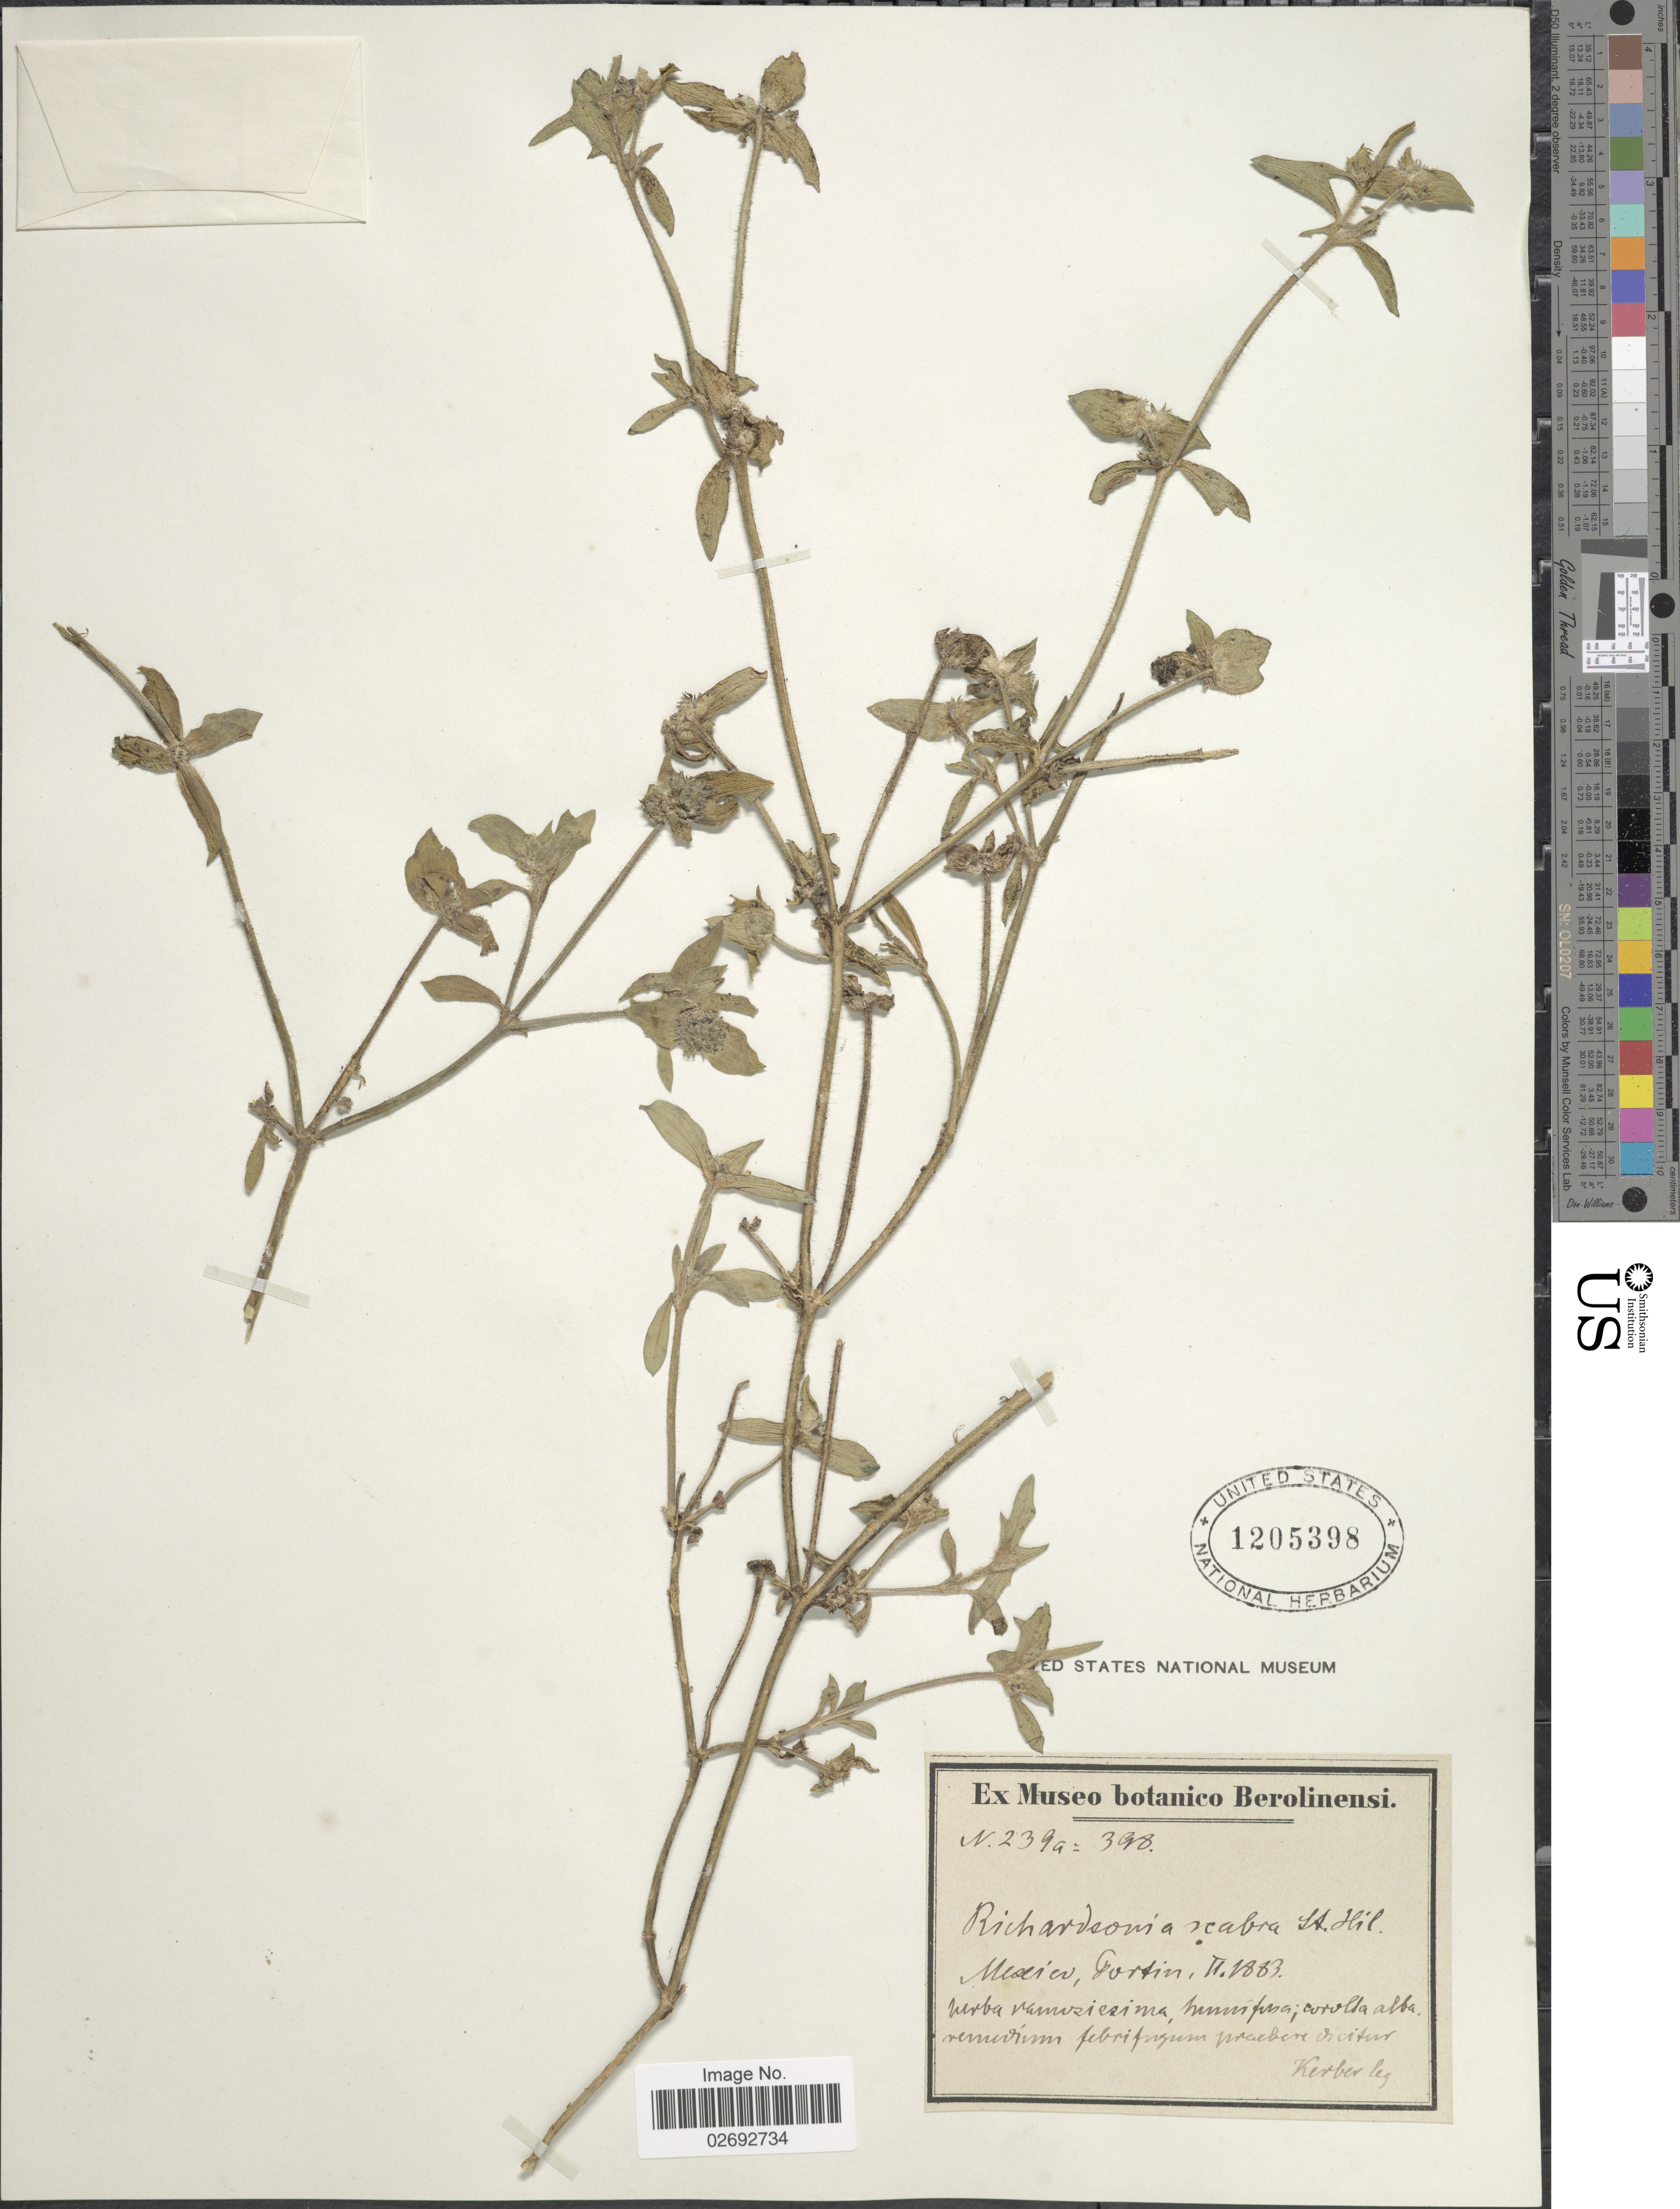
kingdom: Plantae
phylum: Tracheophyta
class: Magnoliopsida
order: Gentianales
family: Rubiaceae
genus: Richardia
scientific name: Richardia scabra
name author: L.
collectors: -. Kerber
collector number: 239a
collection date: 1883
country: Mexico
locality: Fortin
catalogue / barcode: US 1205398